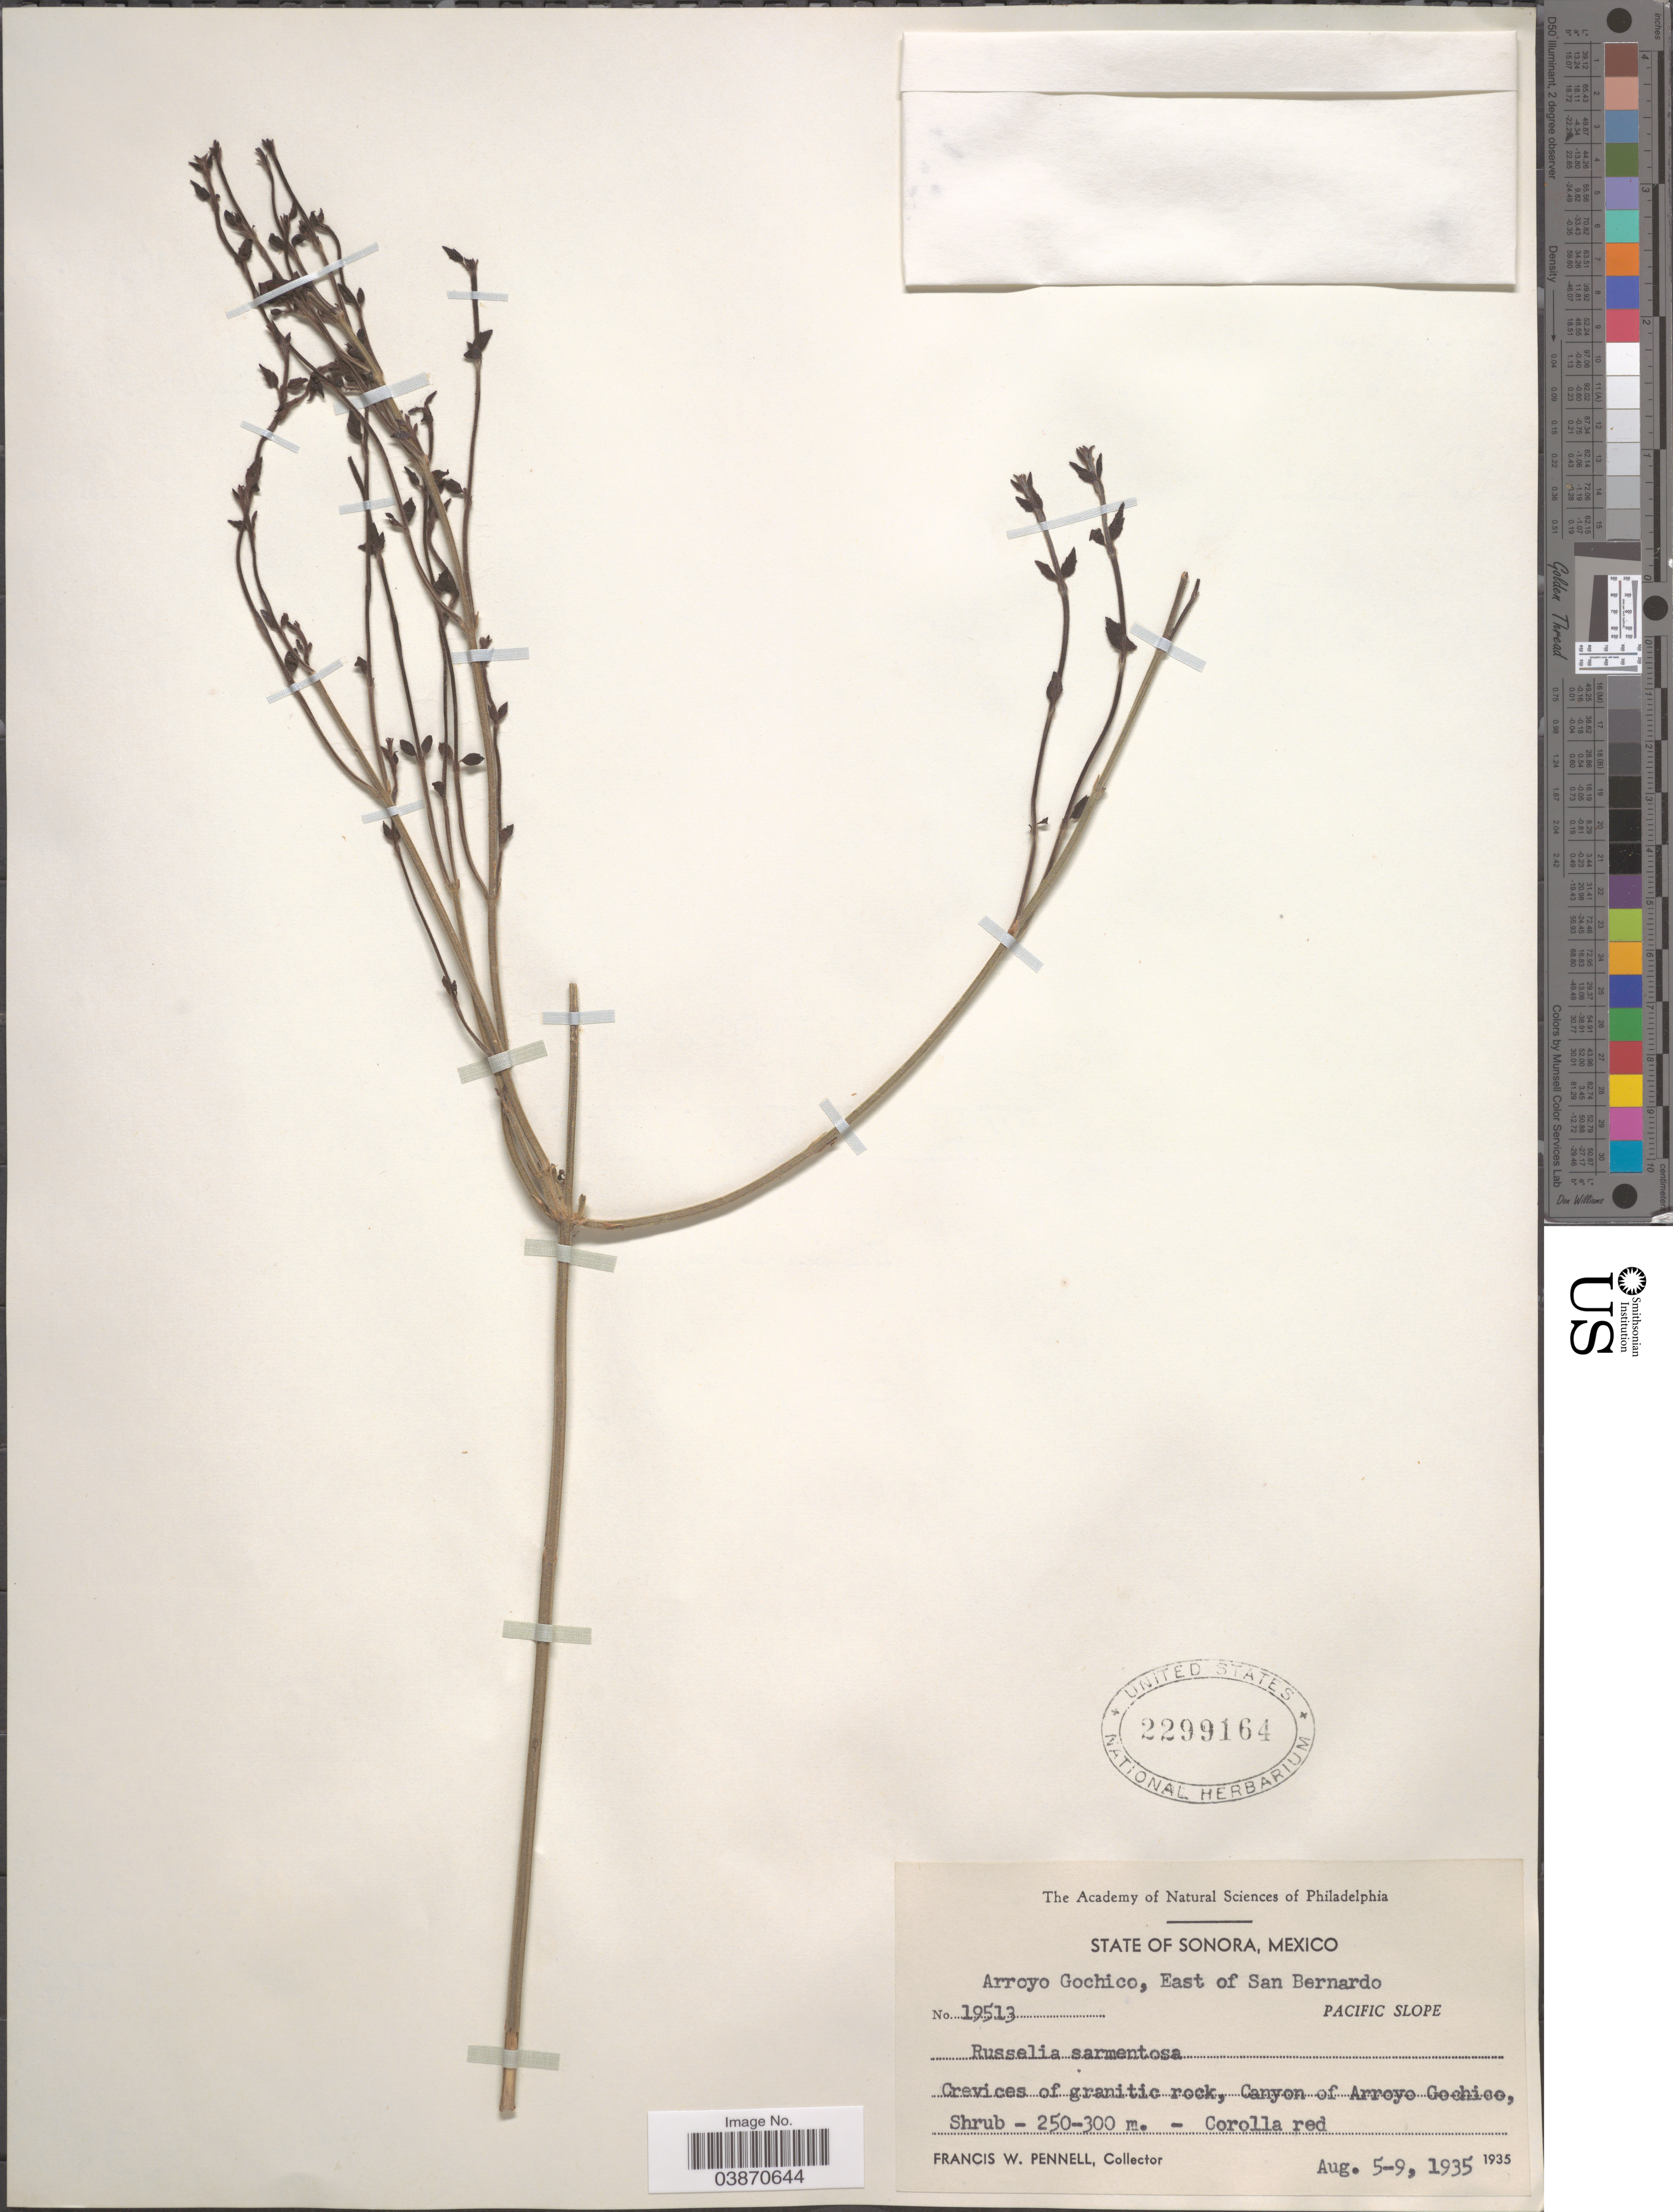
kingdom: Plantae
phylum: Tracheophyta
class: Magnoliopsida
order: Lamiales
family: Plantaginaceae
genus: Russelia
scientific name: Russelia sarmentosa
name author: Jacq.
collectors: F. W. Pennell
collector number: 19513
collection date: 1935-08-05/1935-08-09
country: Mexico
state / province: Sonora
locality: Arroyo Gochico, East of San Bernardo. Pacific Slope. Crevices of granitic rock, Canyon of Arroyo Gochico.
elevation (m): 250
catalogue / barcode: US 2299164